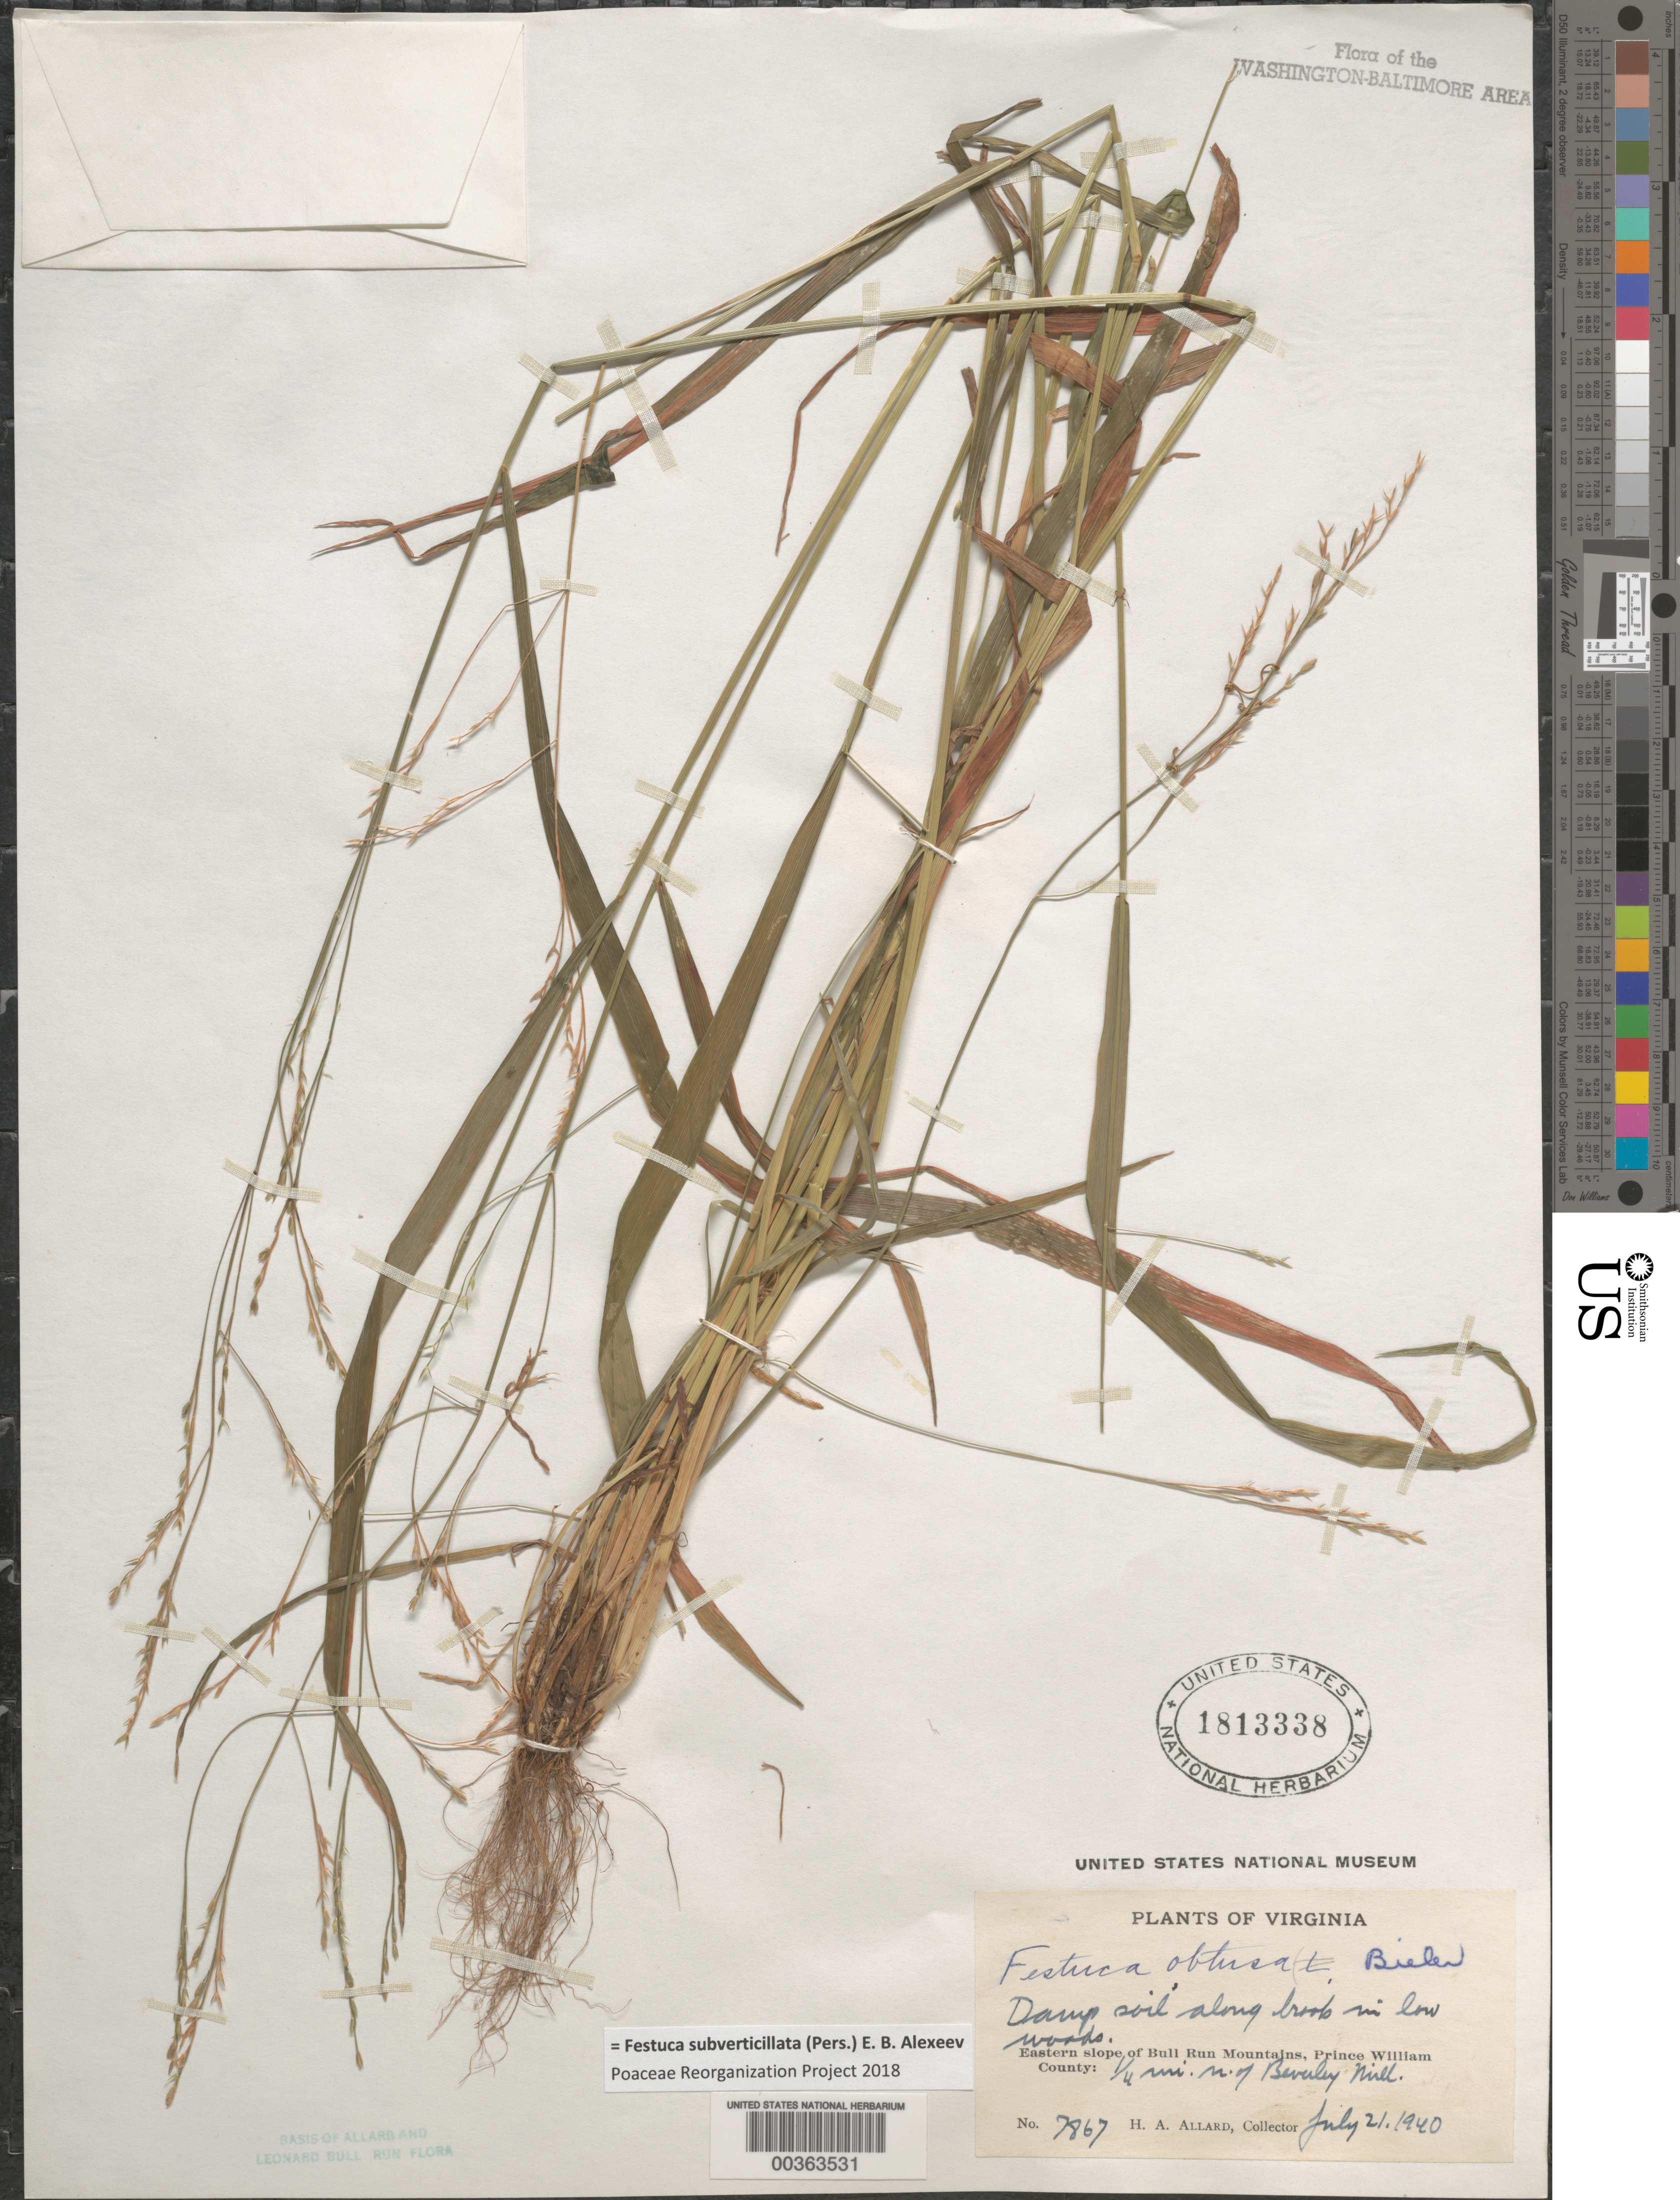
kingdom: Plantae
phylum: Tracheophyta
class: Liliopsida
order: Poales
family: Poaceae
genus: Festuca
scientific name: Festuca subverticillata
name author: (Pers.) E.B. Alexeev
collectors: H. A. Allard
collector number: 7867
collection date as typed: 21 Jul 1940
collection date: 1940-07-21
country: United States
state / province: Virginia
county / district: Prince William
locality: North of Beverley Mill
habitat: Damp soil along brook in low woods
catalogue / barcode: US 1813338